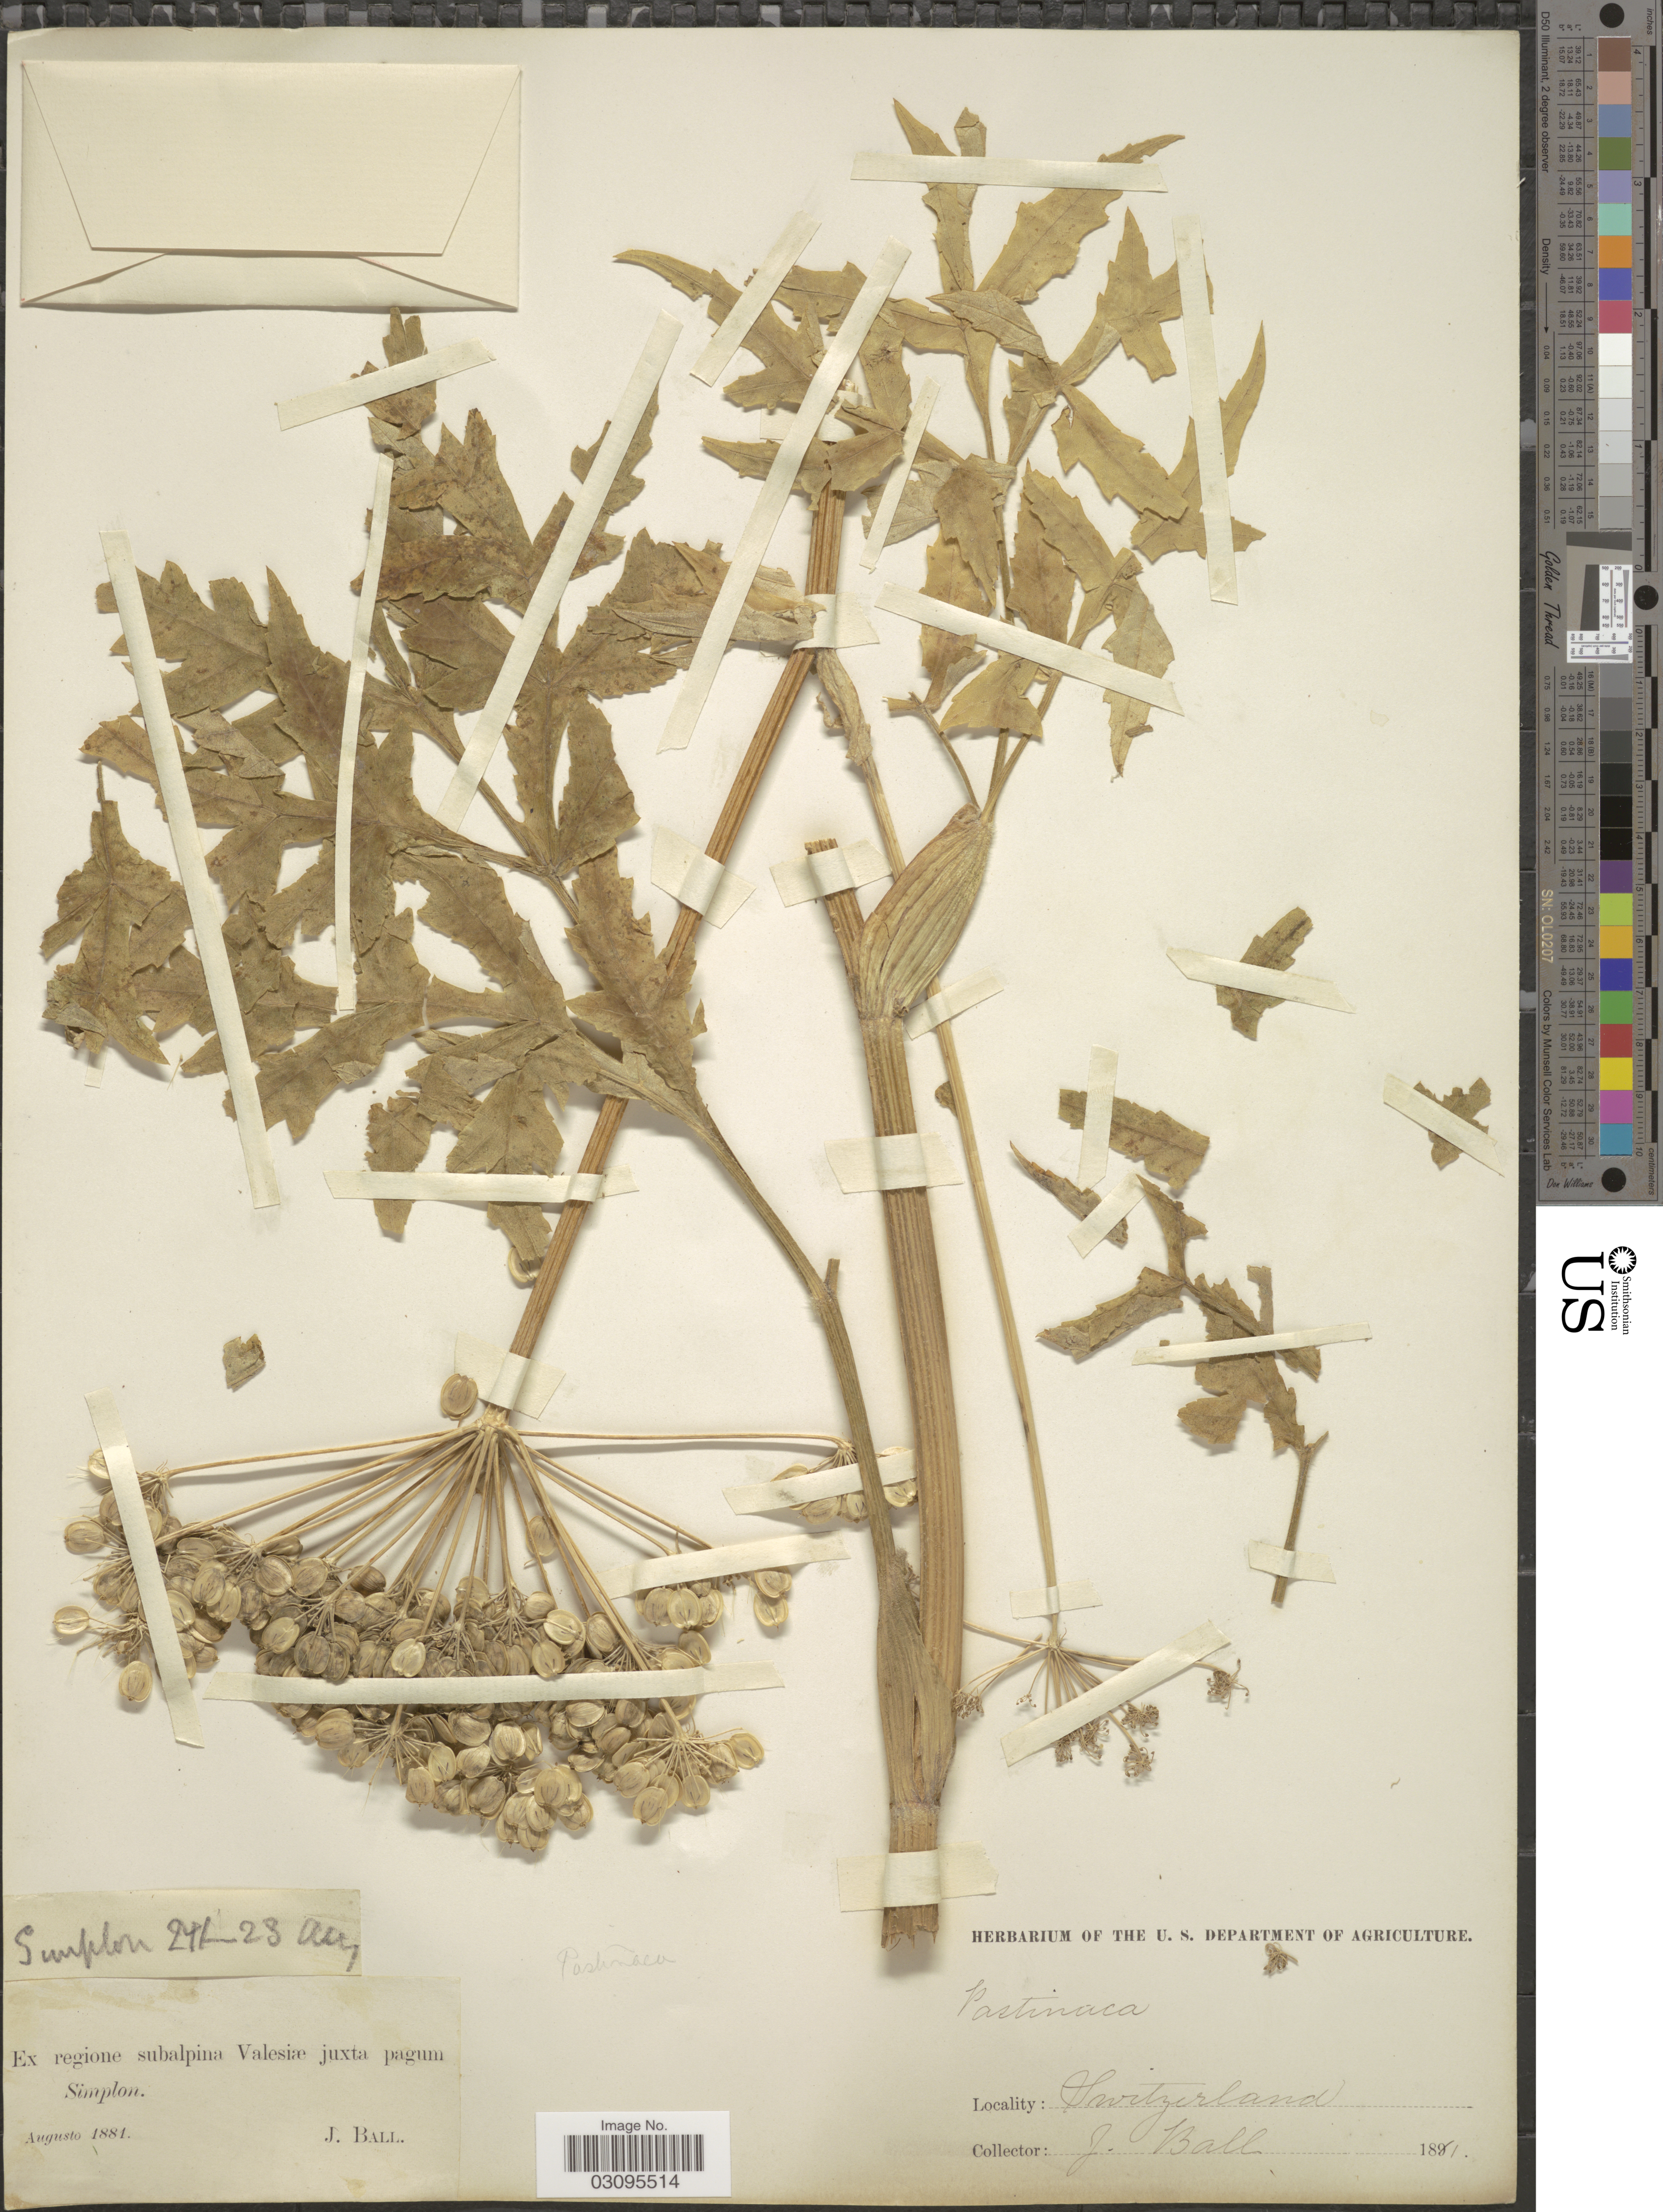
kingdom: Plantae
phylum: Tracheophyta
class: Magnoliopsida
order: Apiales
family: Apiaceae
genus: Pastinaca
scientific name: Pastinaca sp.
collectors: J. Ball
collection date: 1881-08-21/1881-08-23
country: Switzerland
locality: Ex regione subalpina Valesiae juxta pagum Simplon.